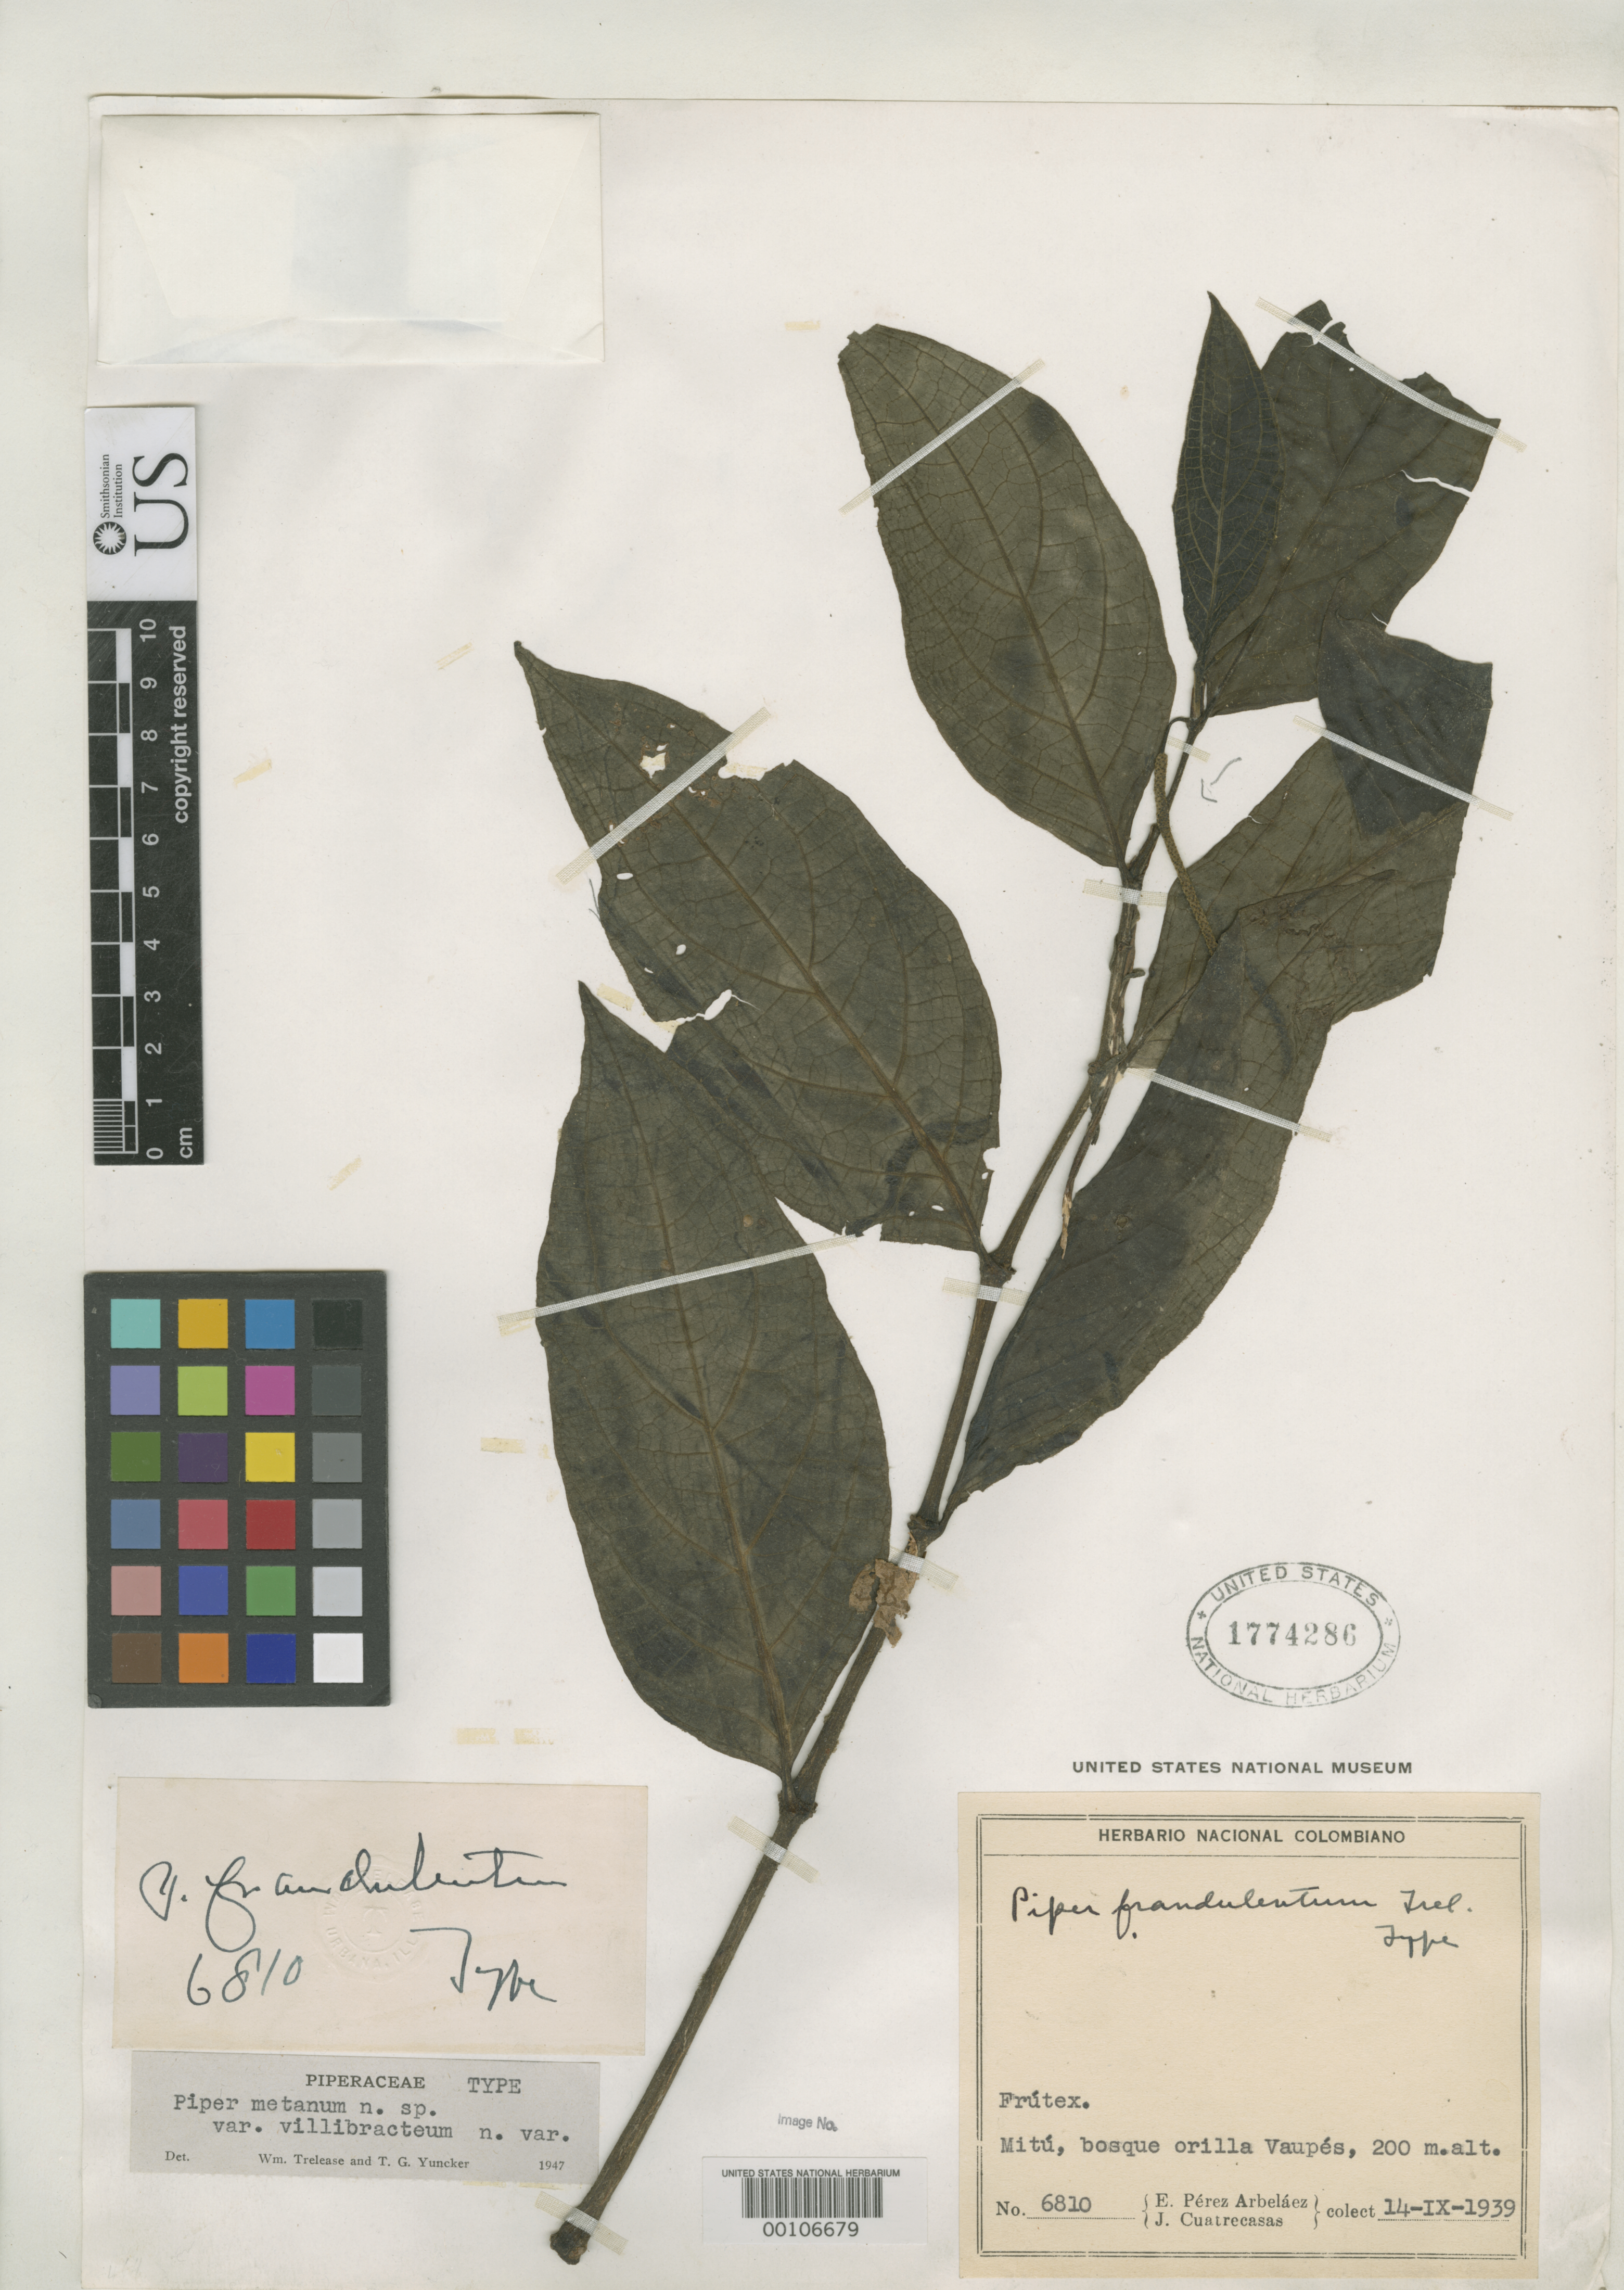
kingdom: Plantae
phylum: Tracheophyta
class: Magnoliopsida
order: Piperales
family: Piperaceae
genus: Piper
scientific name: Piper metanum var. villibracteum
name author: Trel. & Yunck.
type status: Holotype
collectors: E. Pérez Arbeláez & J. Cuatrecasas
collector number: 6810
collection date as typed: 14 Nov 1939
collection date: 1939-11-14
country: Colombia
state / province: Meta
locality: Mitu, at Vaupes Boundary.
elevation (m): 200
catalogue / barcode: US 1774286